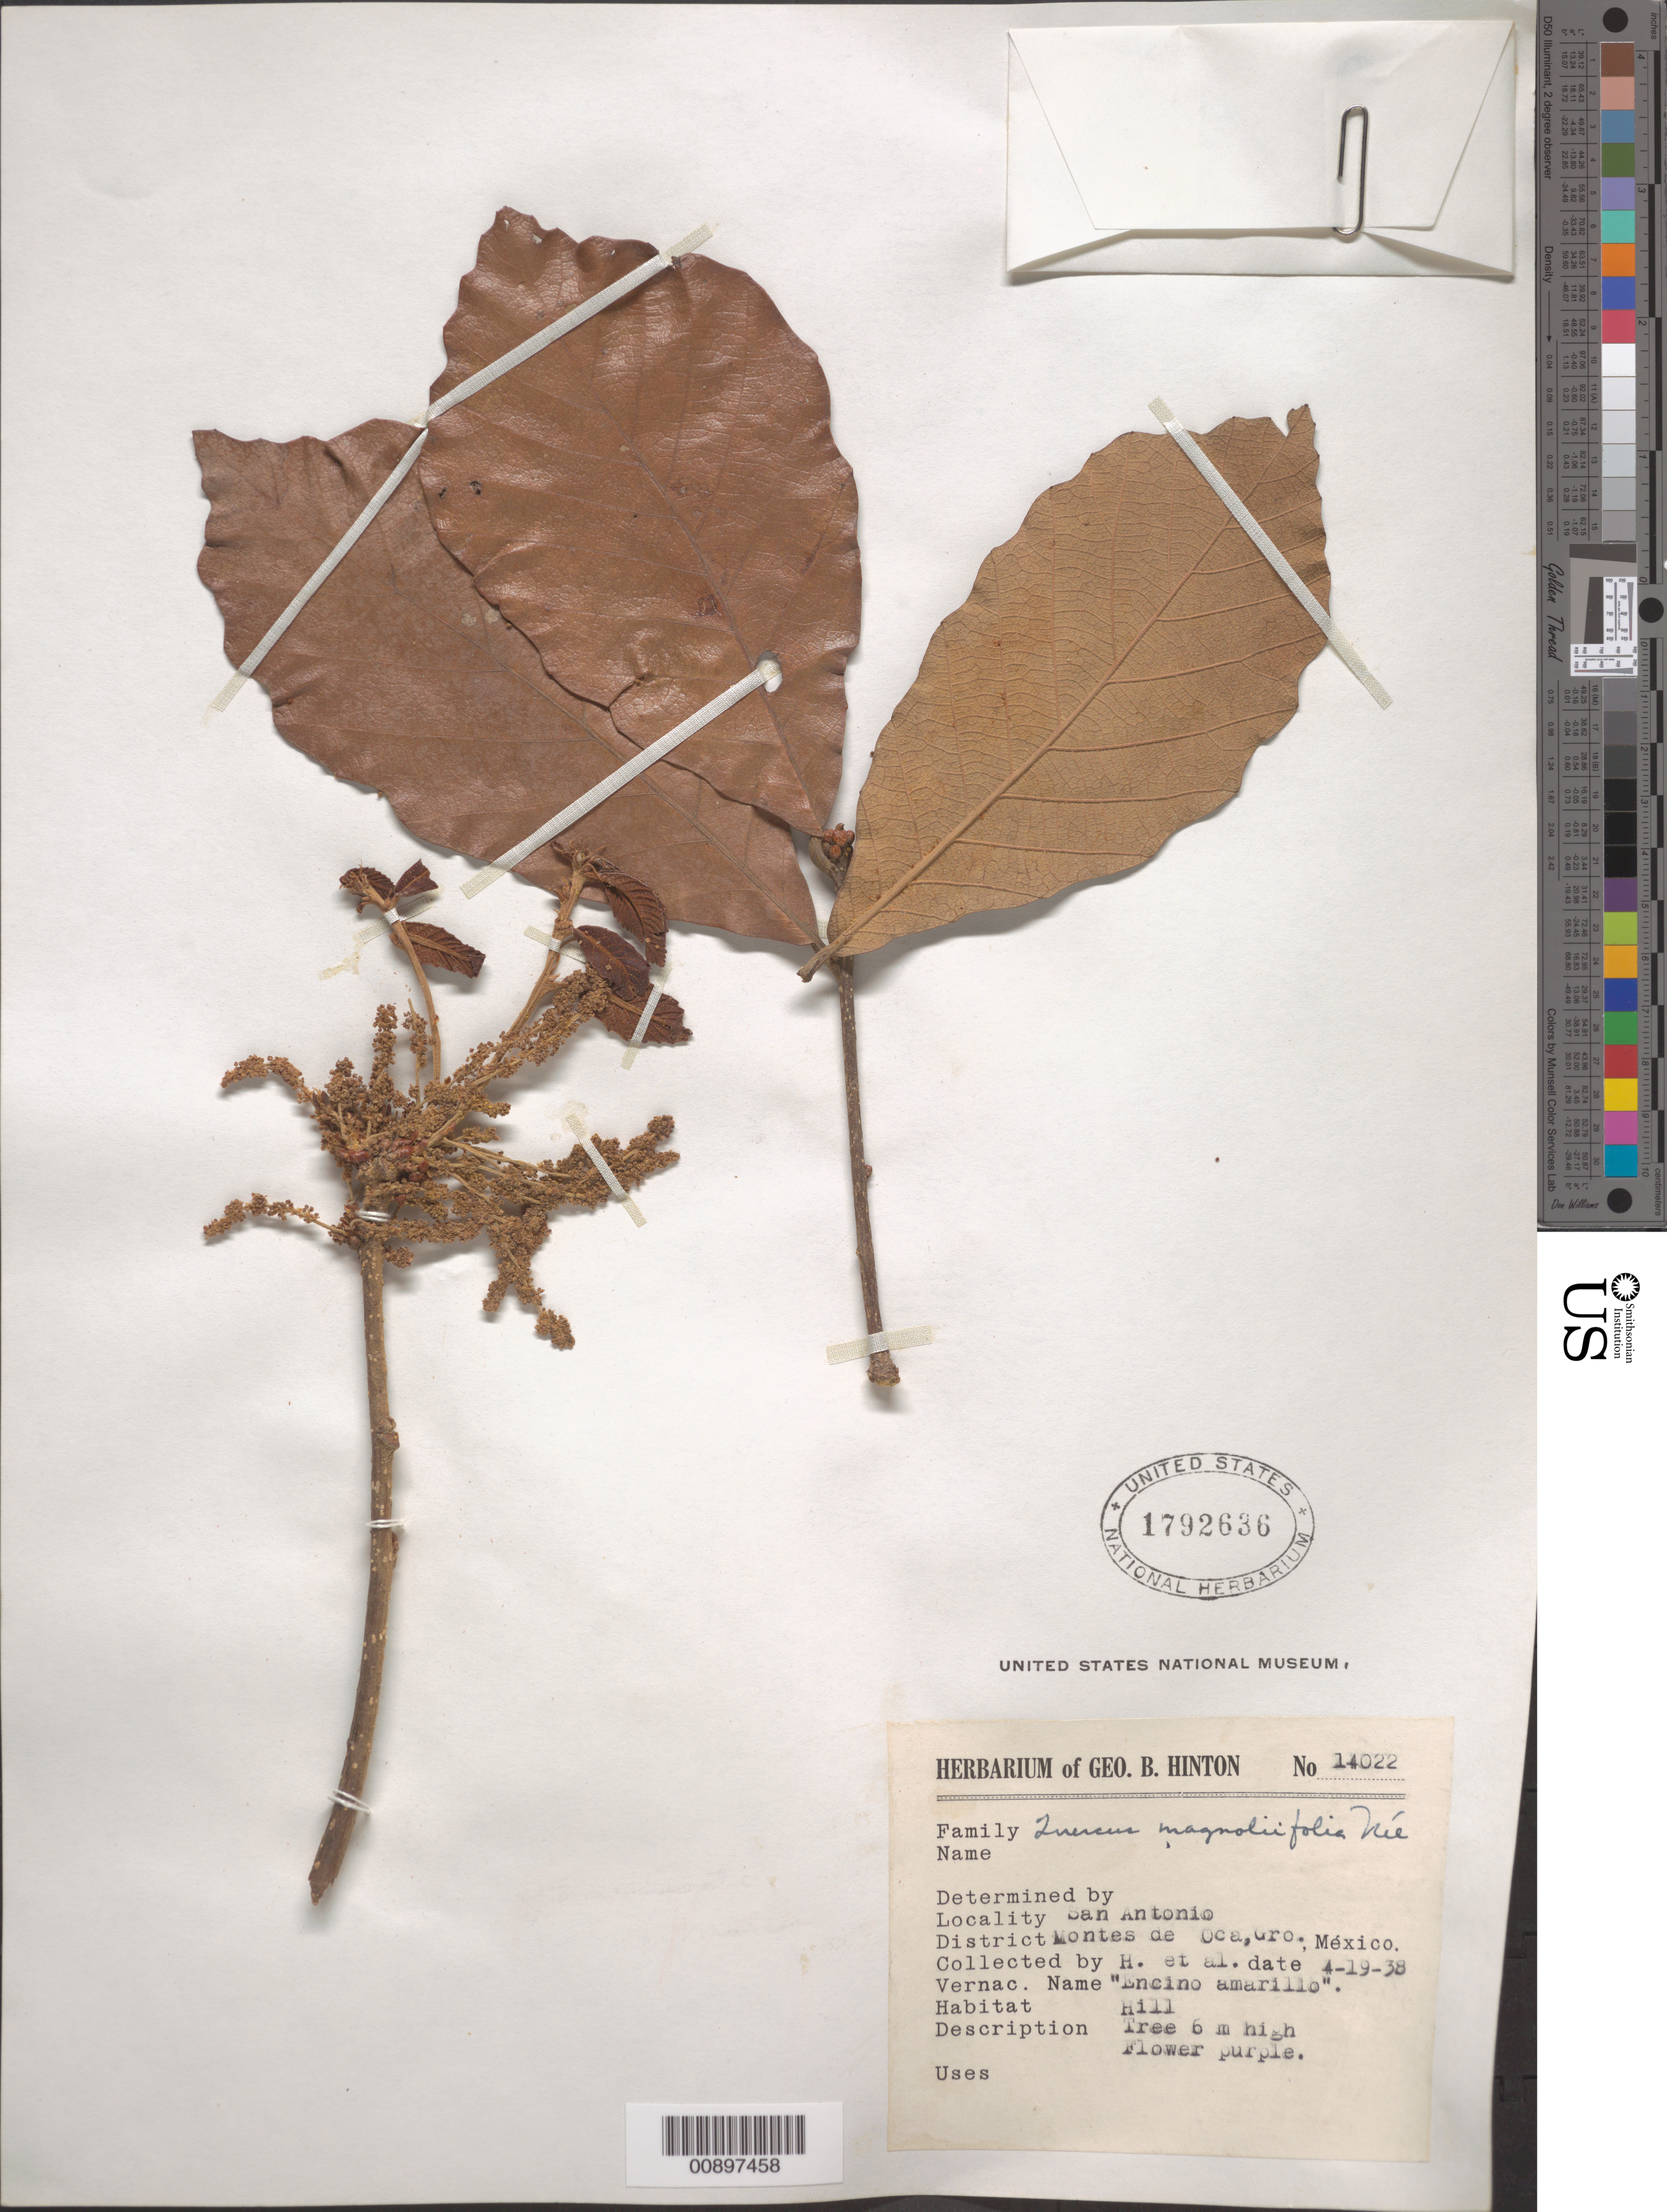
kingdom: Plantae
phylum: Tracheophyta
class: Magnoliopsida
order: Fagales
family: Fagaceae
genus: Quercus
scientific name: Quercus magnoliifolia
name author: Née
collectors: G. B. Hinton & et al.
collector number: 14022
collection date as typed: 19 Apr 1938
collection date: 1938-04-19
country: Mexico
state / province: Guerrero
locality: San Antonio, District Montes de Oca, Guerrero.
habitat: Hill.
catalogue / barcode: US 1792636